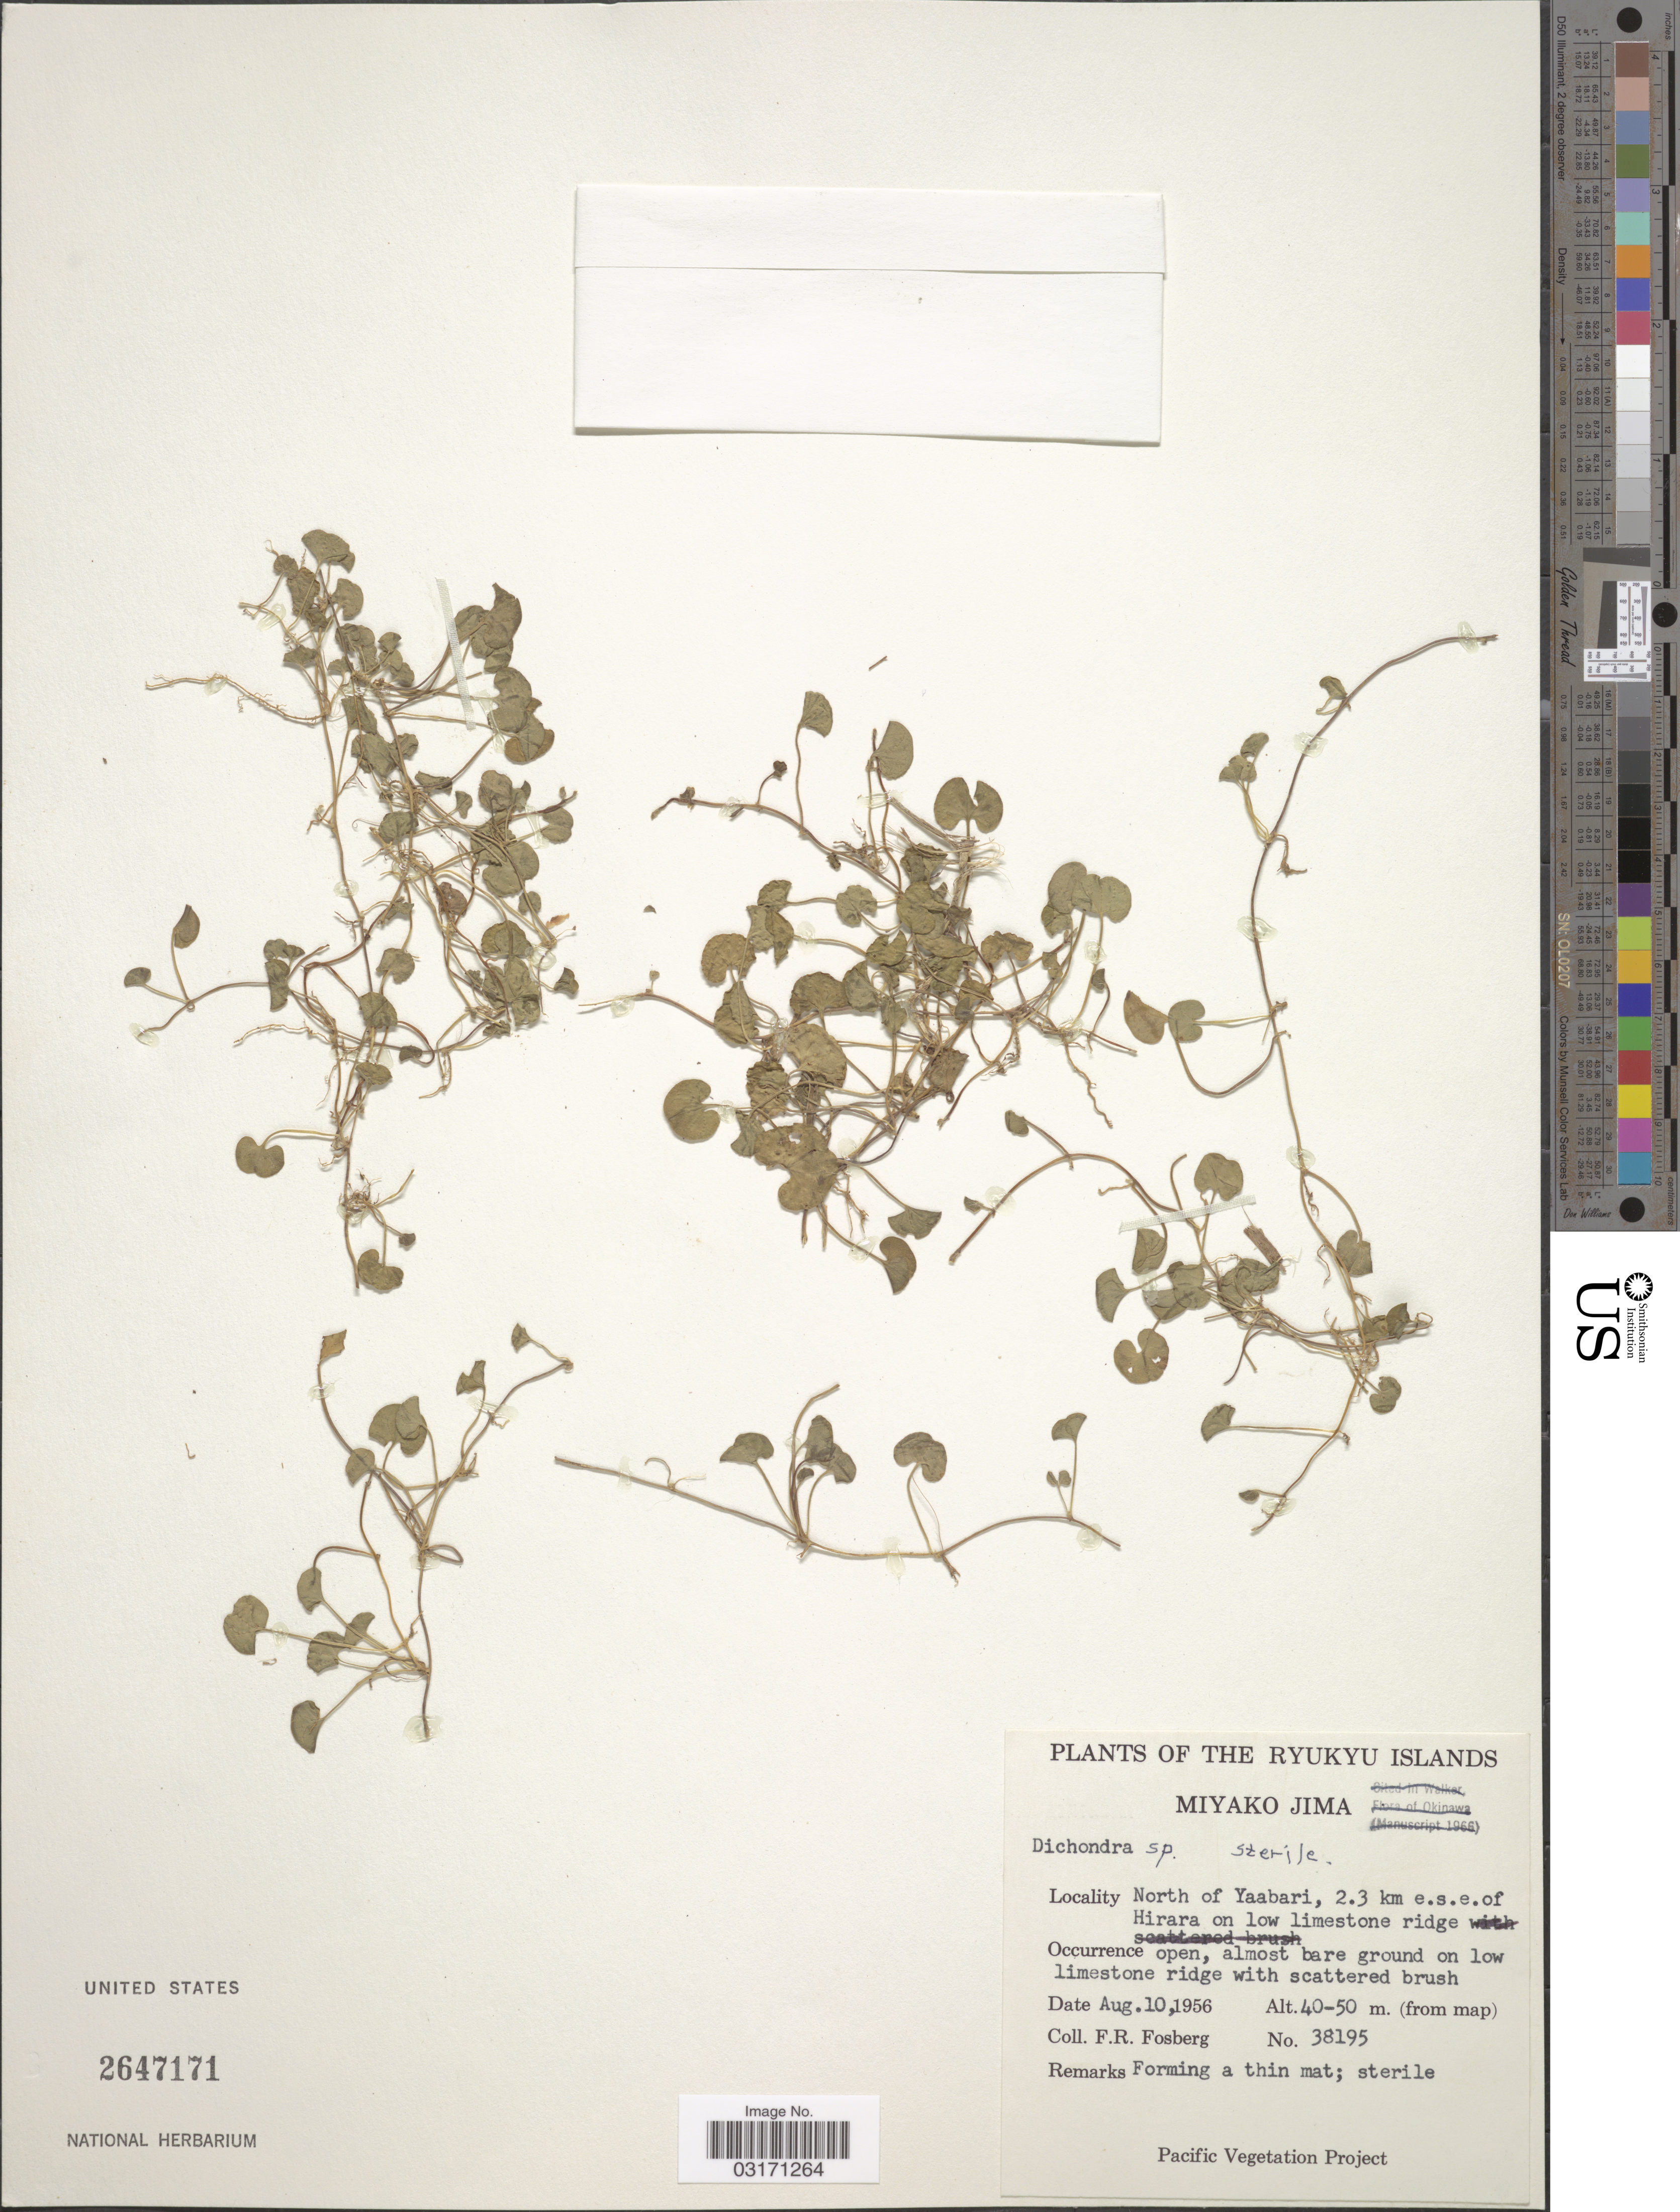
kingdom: Plantae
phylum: Tracheophyta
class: Magnoliopsida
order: Solanales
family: Convolvulaceae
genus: Dichondra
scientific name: Dichondra sp.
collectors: F. R. Fosberg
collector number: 38195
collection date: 1956-08-10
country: Japan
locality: The Ryukyu Islands. Miyako Jima. North of Yaabari, 2.3 km e.s.e. of Hirara on low limestone ridge.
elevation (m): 40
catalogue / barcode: US 2647171